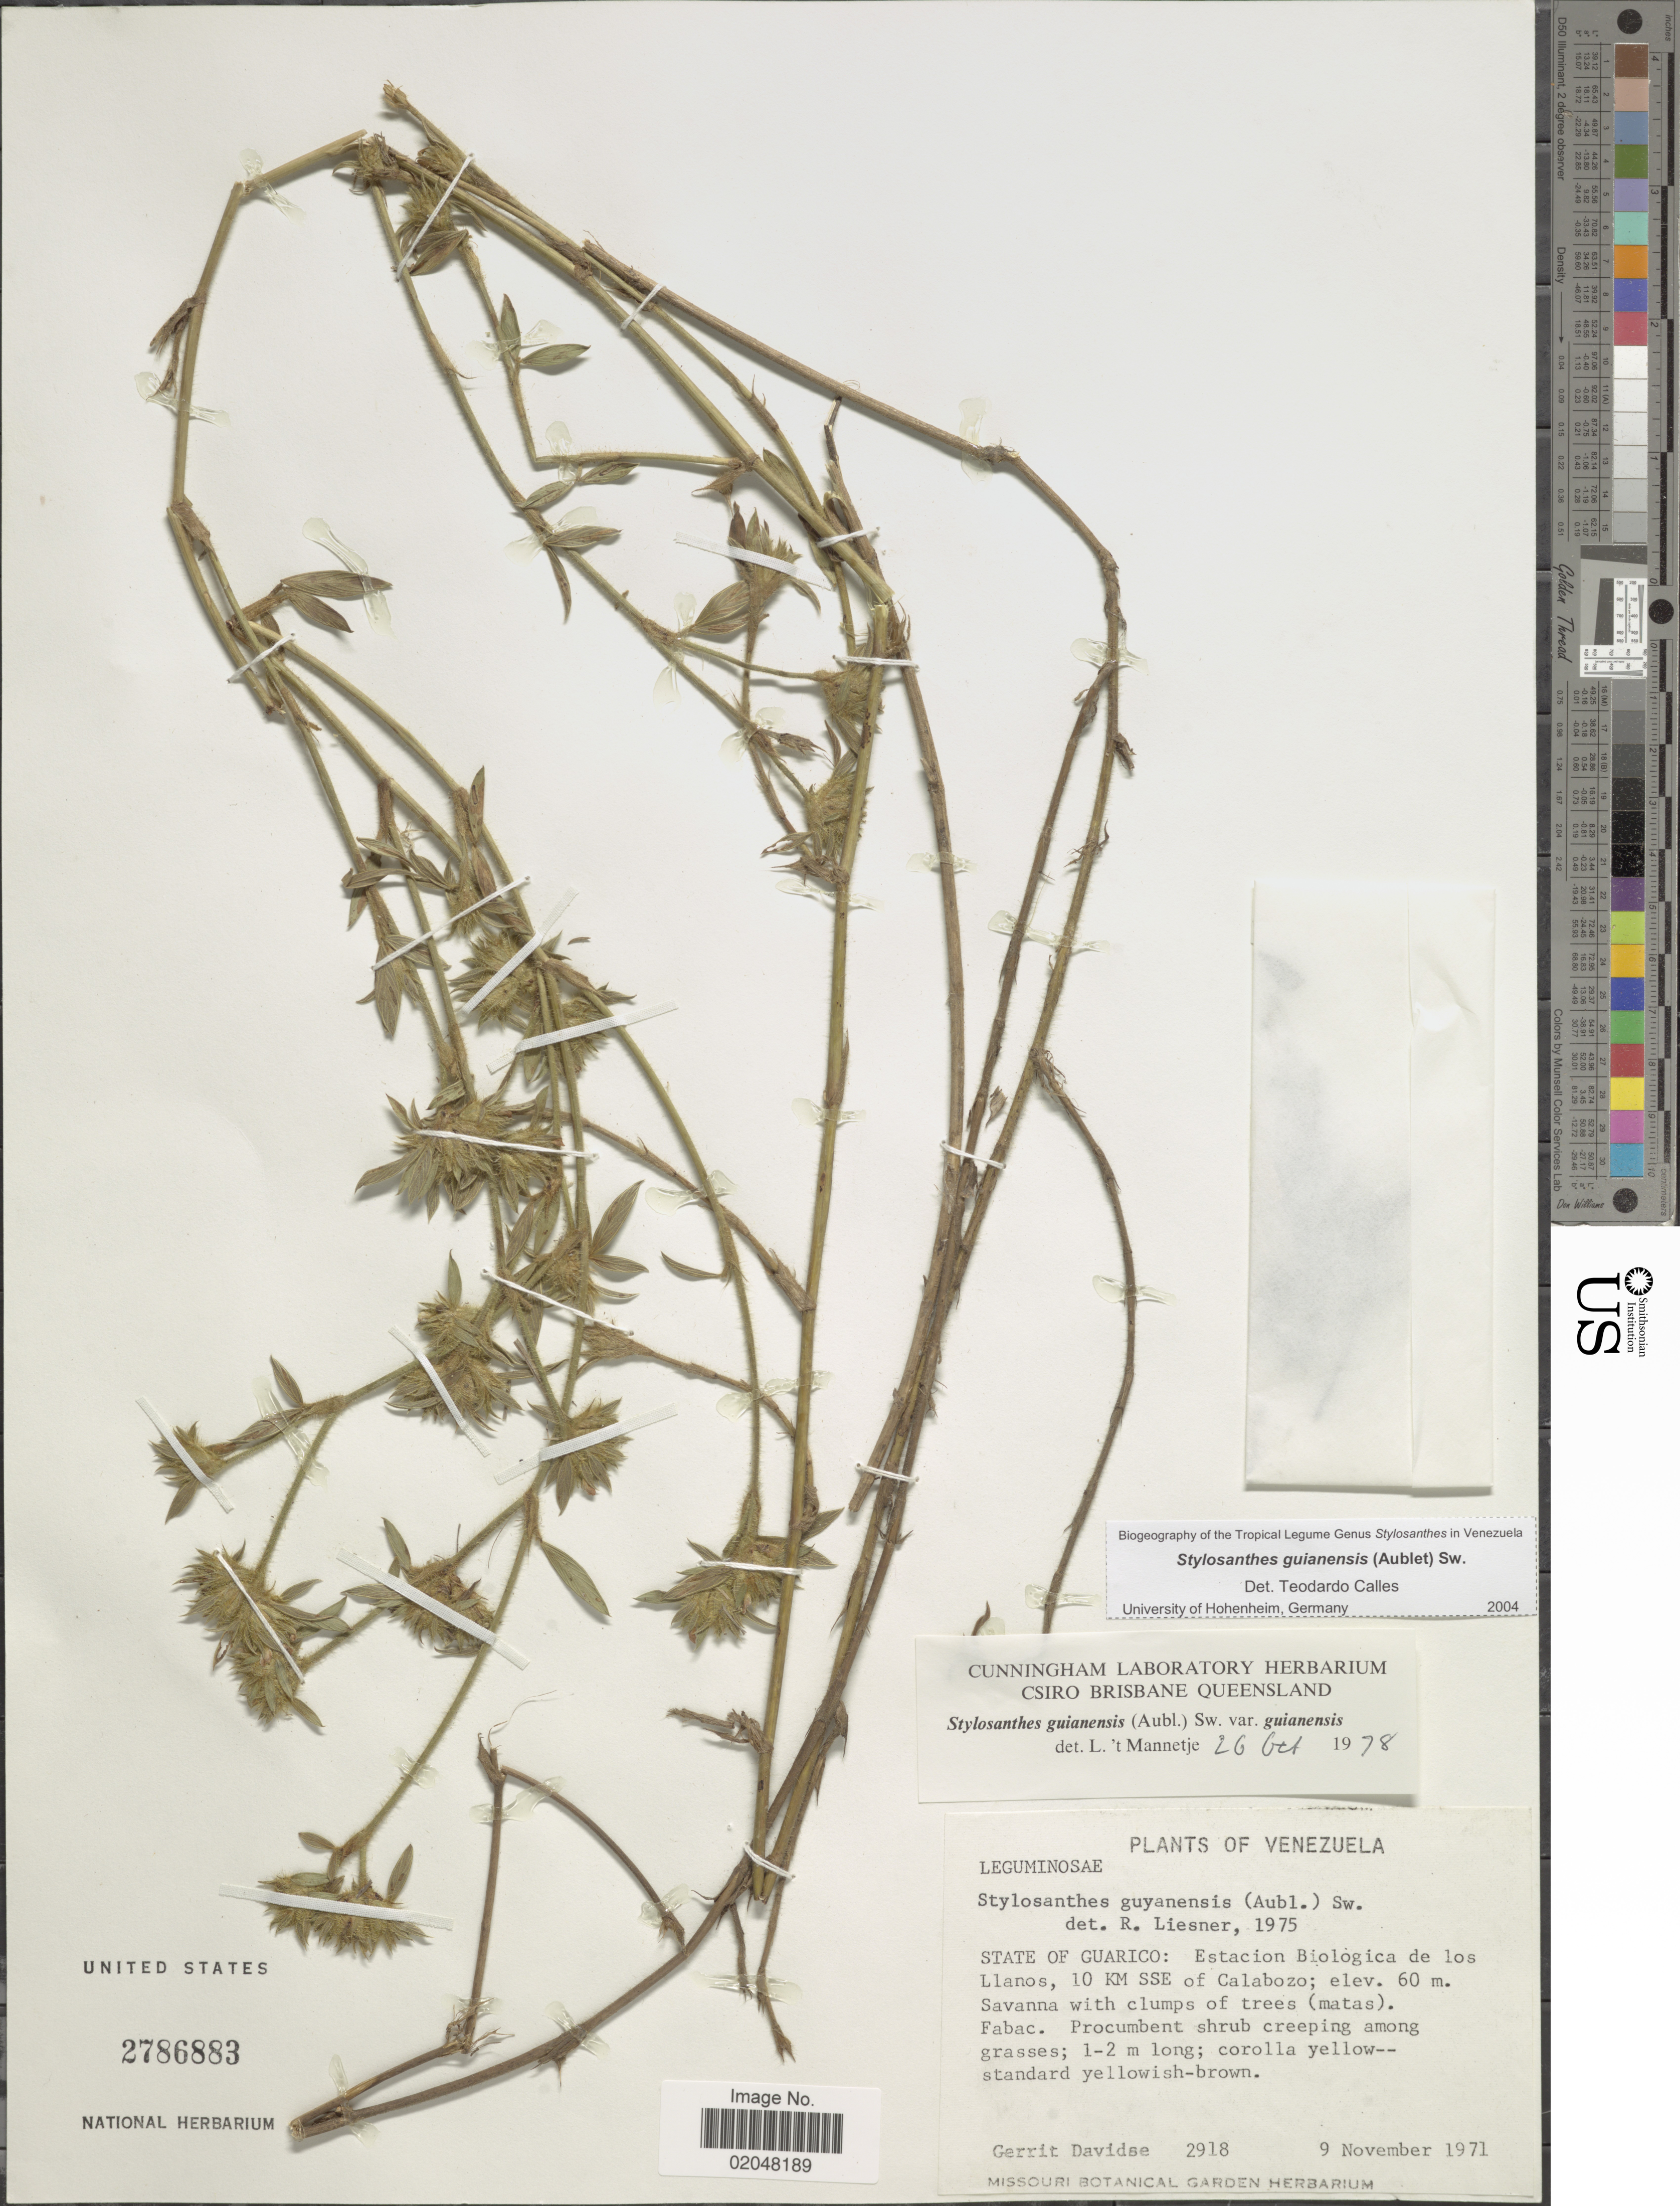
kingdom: Plantae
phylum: Tracheophyta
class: Magnoliopsida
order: Fabales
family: Fabaceae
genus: Stylosanthes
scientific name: Stylosanthes guianensis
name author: (Aubl.) Sw.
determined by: Calles, T.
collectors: G. Davidse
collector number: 2918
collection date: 1971-11-09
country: Venezuela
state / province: Guárico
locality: Estacion Biologica de los Llanos, 10 KM SSE of Calabozo.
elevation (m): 60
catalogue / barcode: US 2786883